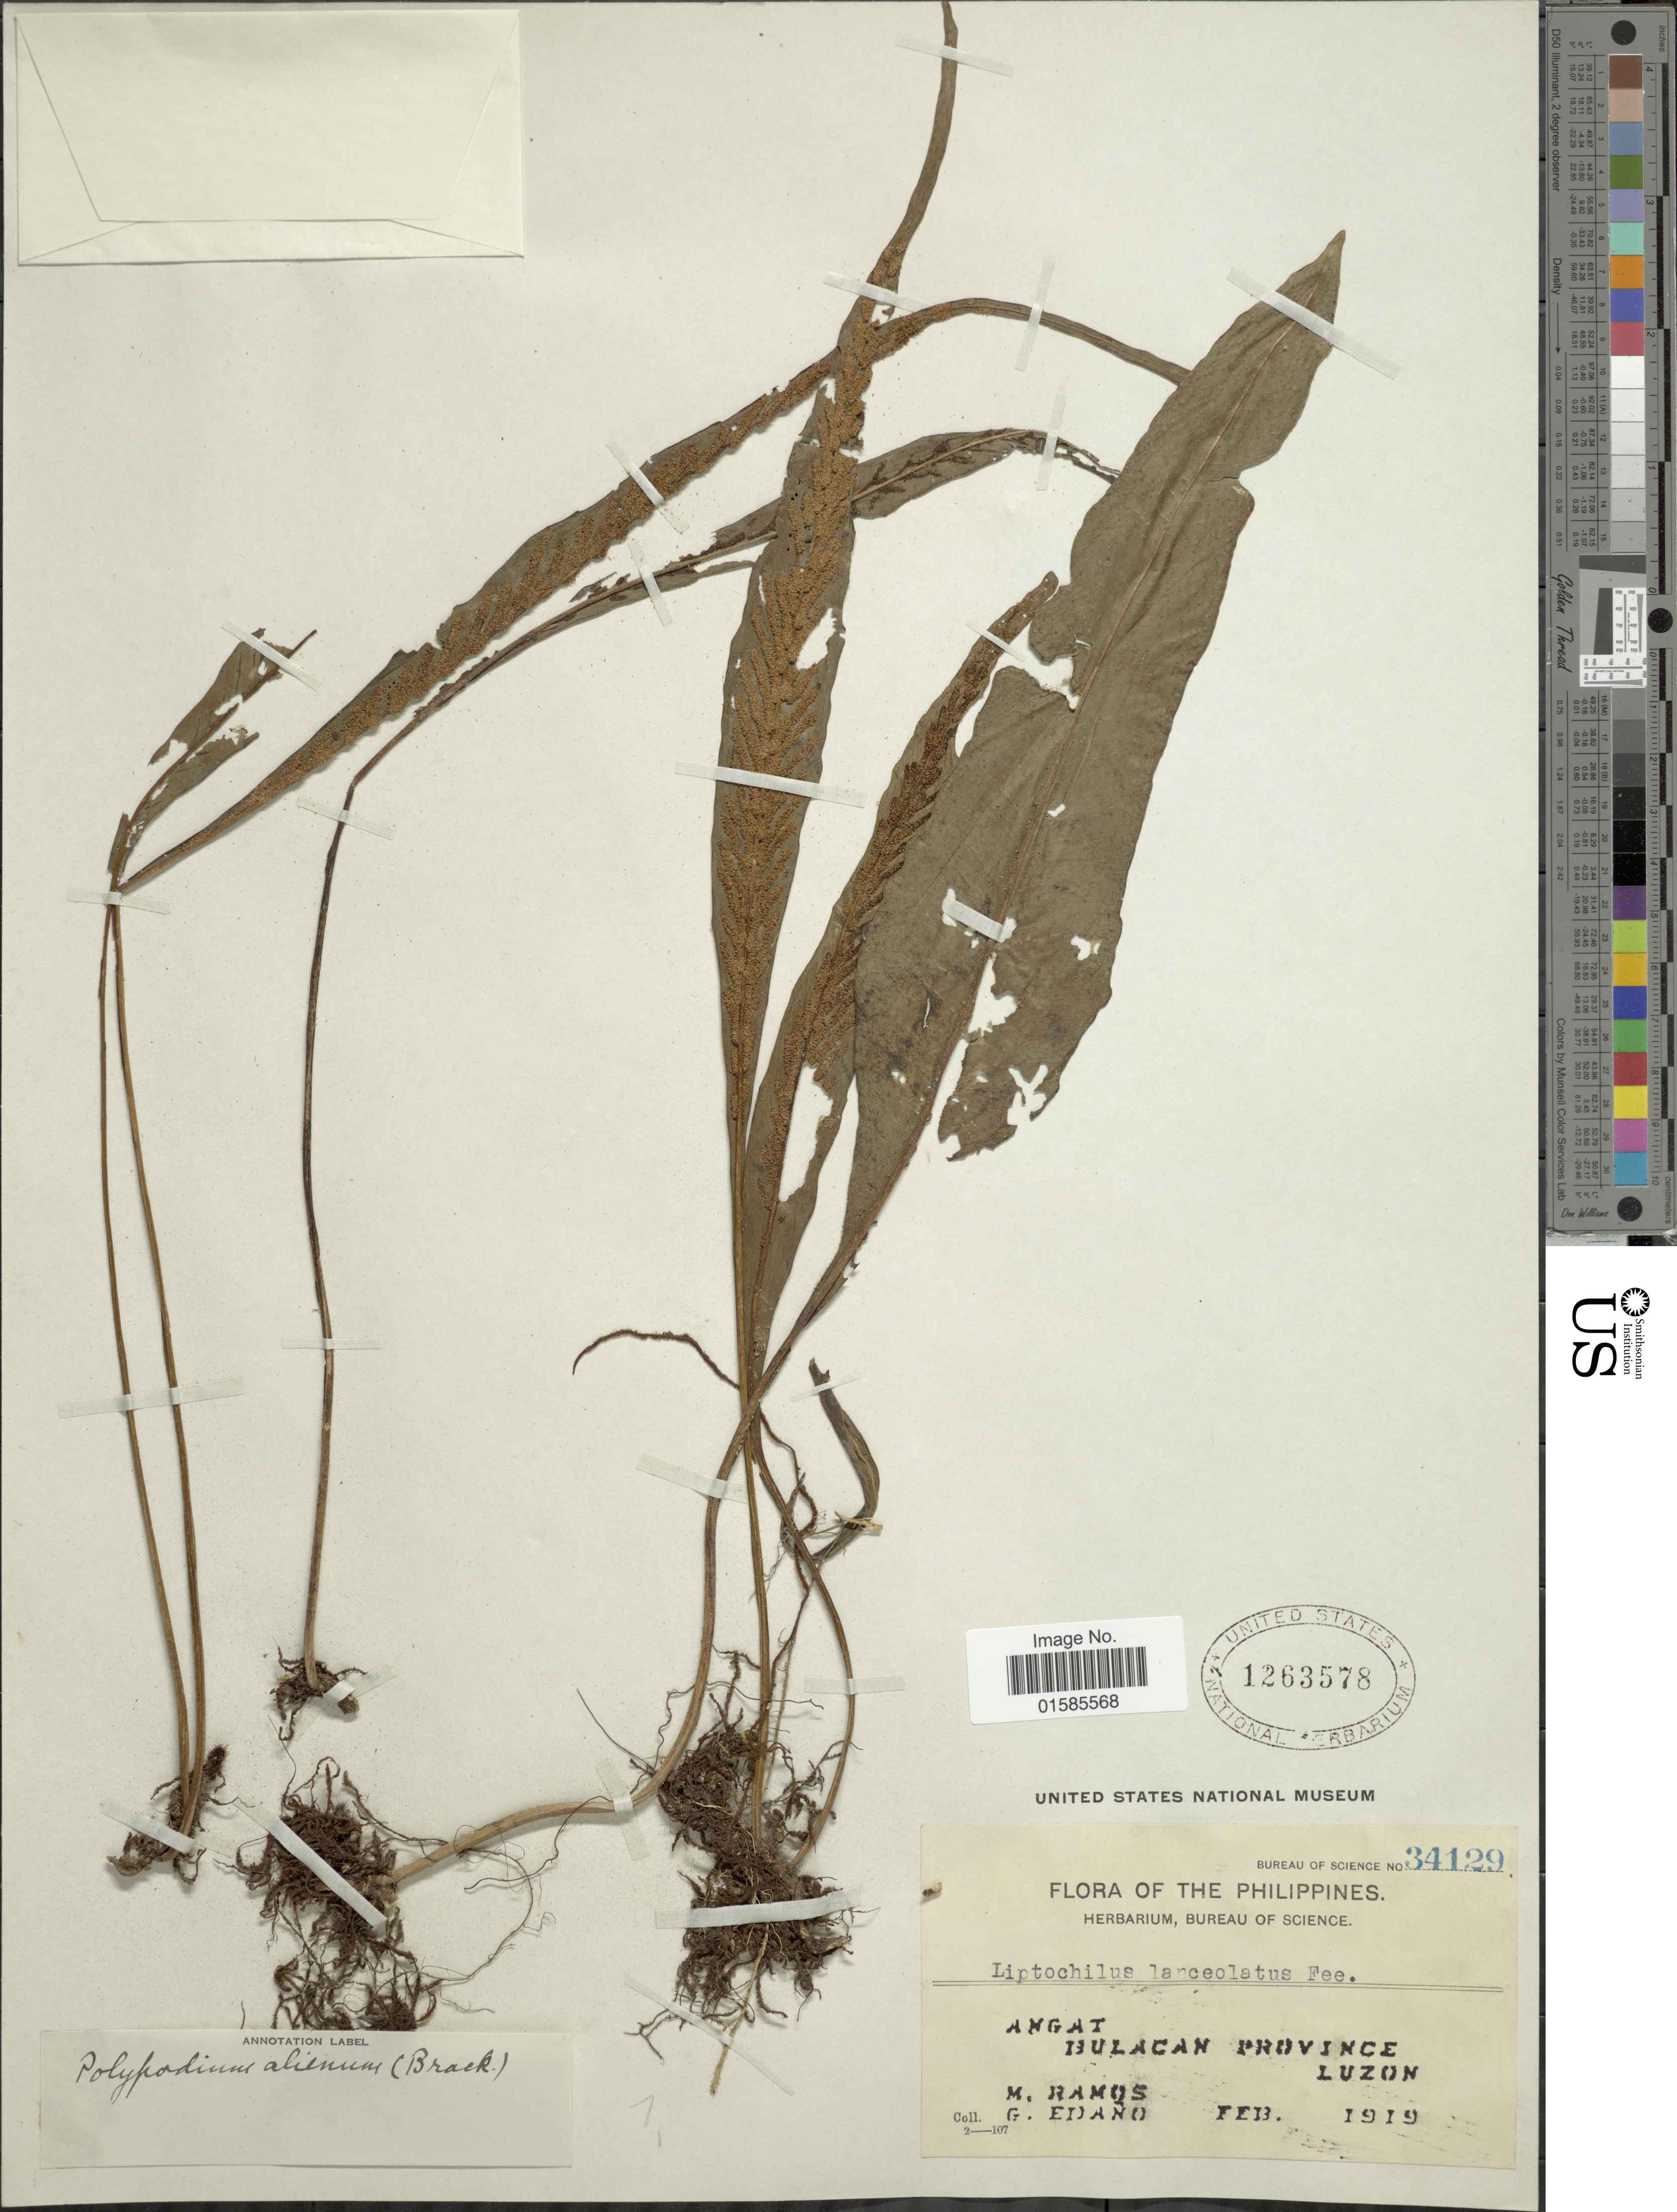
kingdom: Plantae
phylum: Tracheophyta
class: Polypodiopsida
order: Polypodiales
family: Polypodiaceae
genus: Leptochilus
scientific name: Leptochilus macrophyllus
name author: (Blume) Noot.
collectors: M. Ramos & G. Edaño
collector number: Bureau of Science 34129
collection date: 1919-02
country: Philippines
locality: The Philippines, Angat, Bulacan Province, Luzon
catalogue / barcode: US 1263578